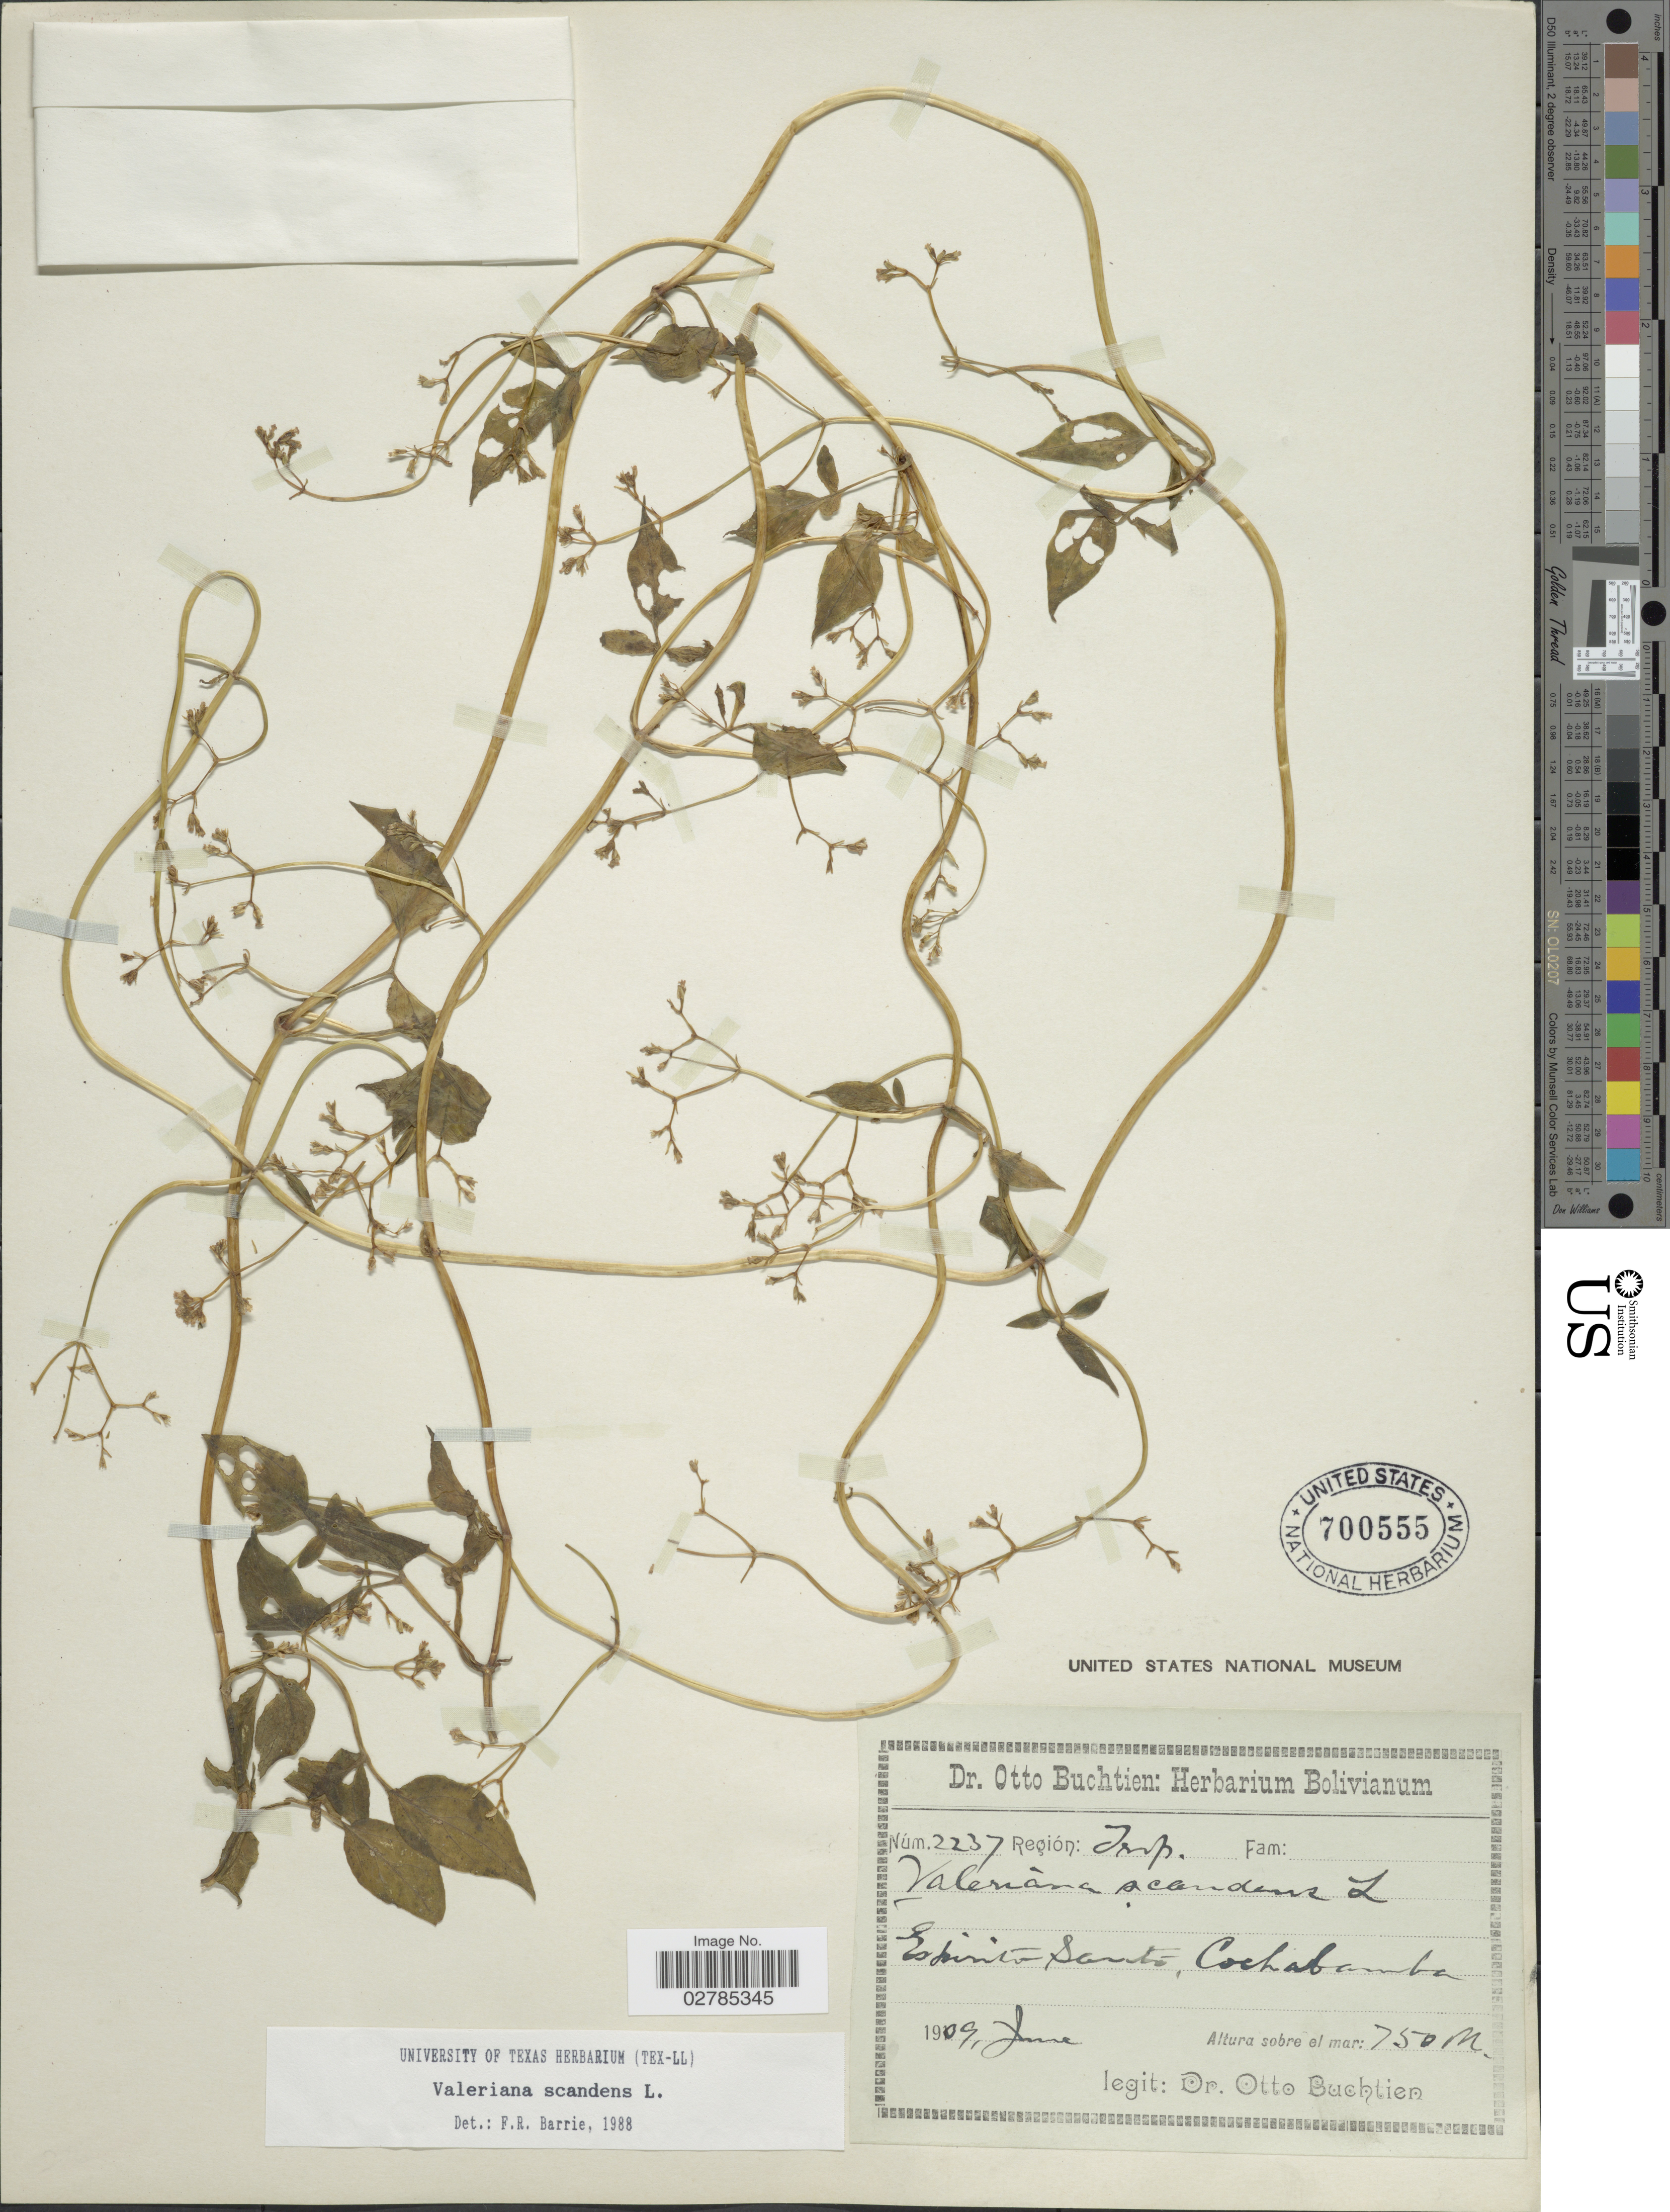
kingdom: Plantae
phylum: Tracheophyta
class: Magnoliopsida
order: Dipsacales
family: Caprifoliaceae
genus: Valeriana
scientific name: Valeriana scandens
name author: L.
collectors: O. Buchtien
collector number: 2237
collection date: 1909-06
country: Bolivia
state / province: Cochabamba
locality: Espirito Santo.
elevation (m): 750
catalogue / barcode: US 700555